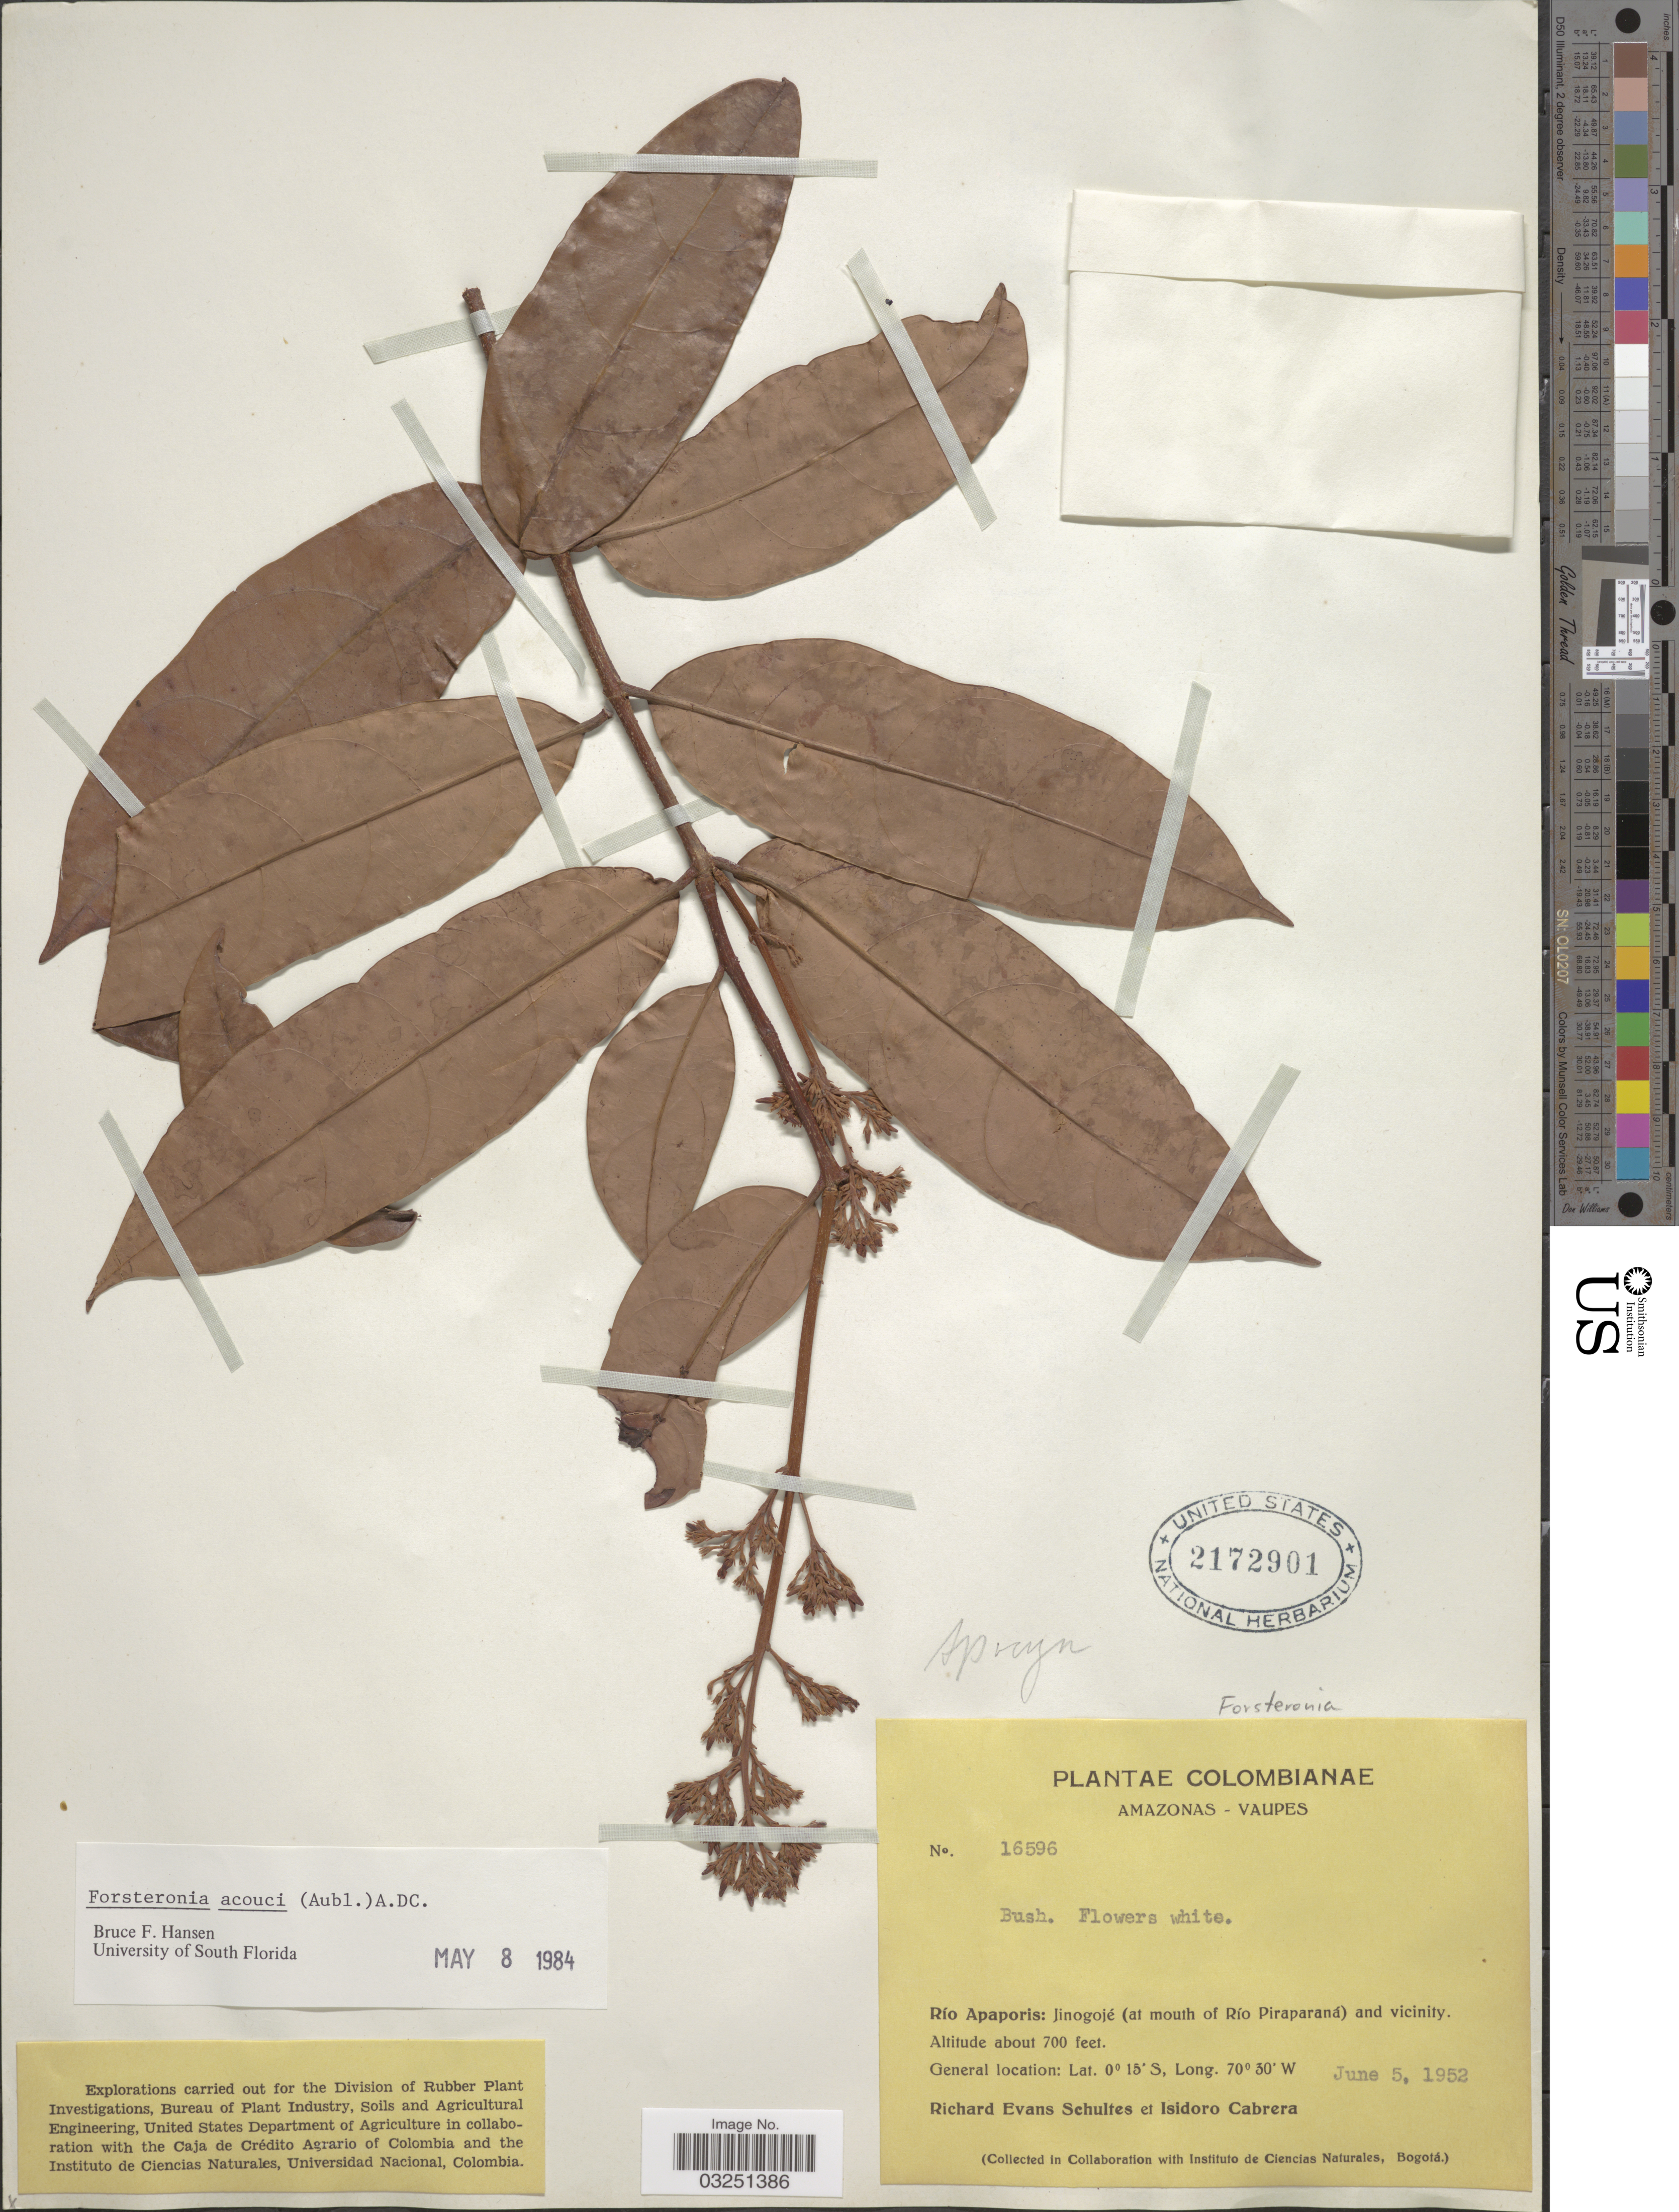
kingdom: Plantae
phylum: Tracheophyta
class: Magnoliopsida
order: Gentianales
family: Apocynaceae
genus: Forsteronia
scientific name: Forsteronia acouci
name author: (Aubl.) A. DC.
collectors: R. E. Schultes & I. Cabrera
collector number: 16596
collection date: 1952-06-05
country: Colombia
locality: Amazonas - Vaupés. Río Apaporis: Jinogojé (at mouth of Río Piraparaná) and vicinity.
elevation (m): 213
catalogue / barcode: US 2172901